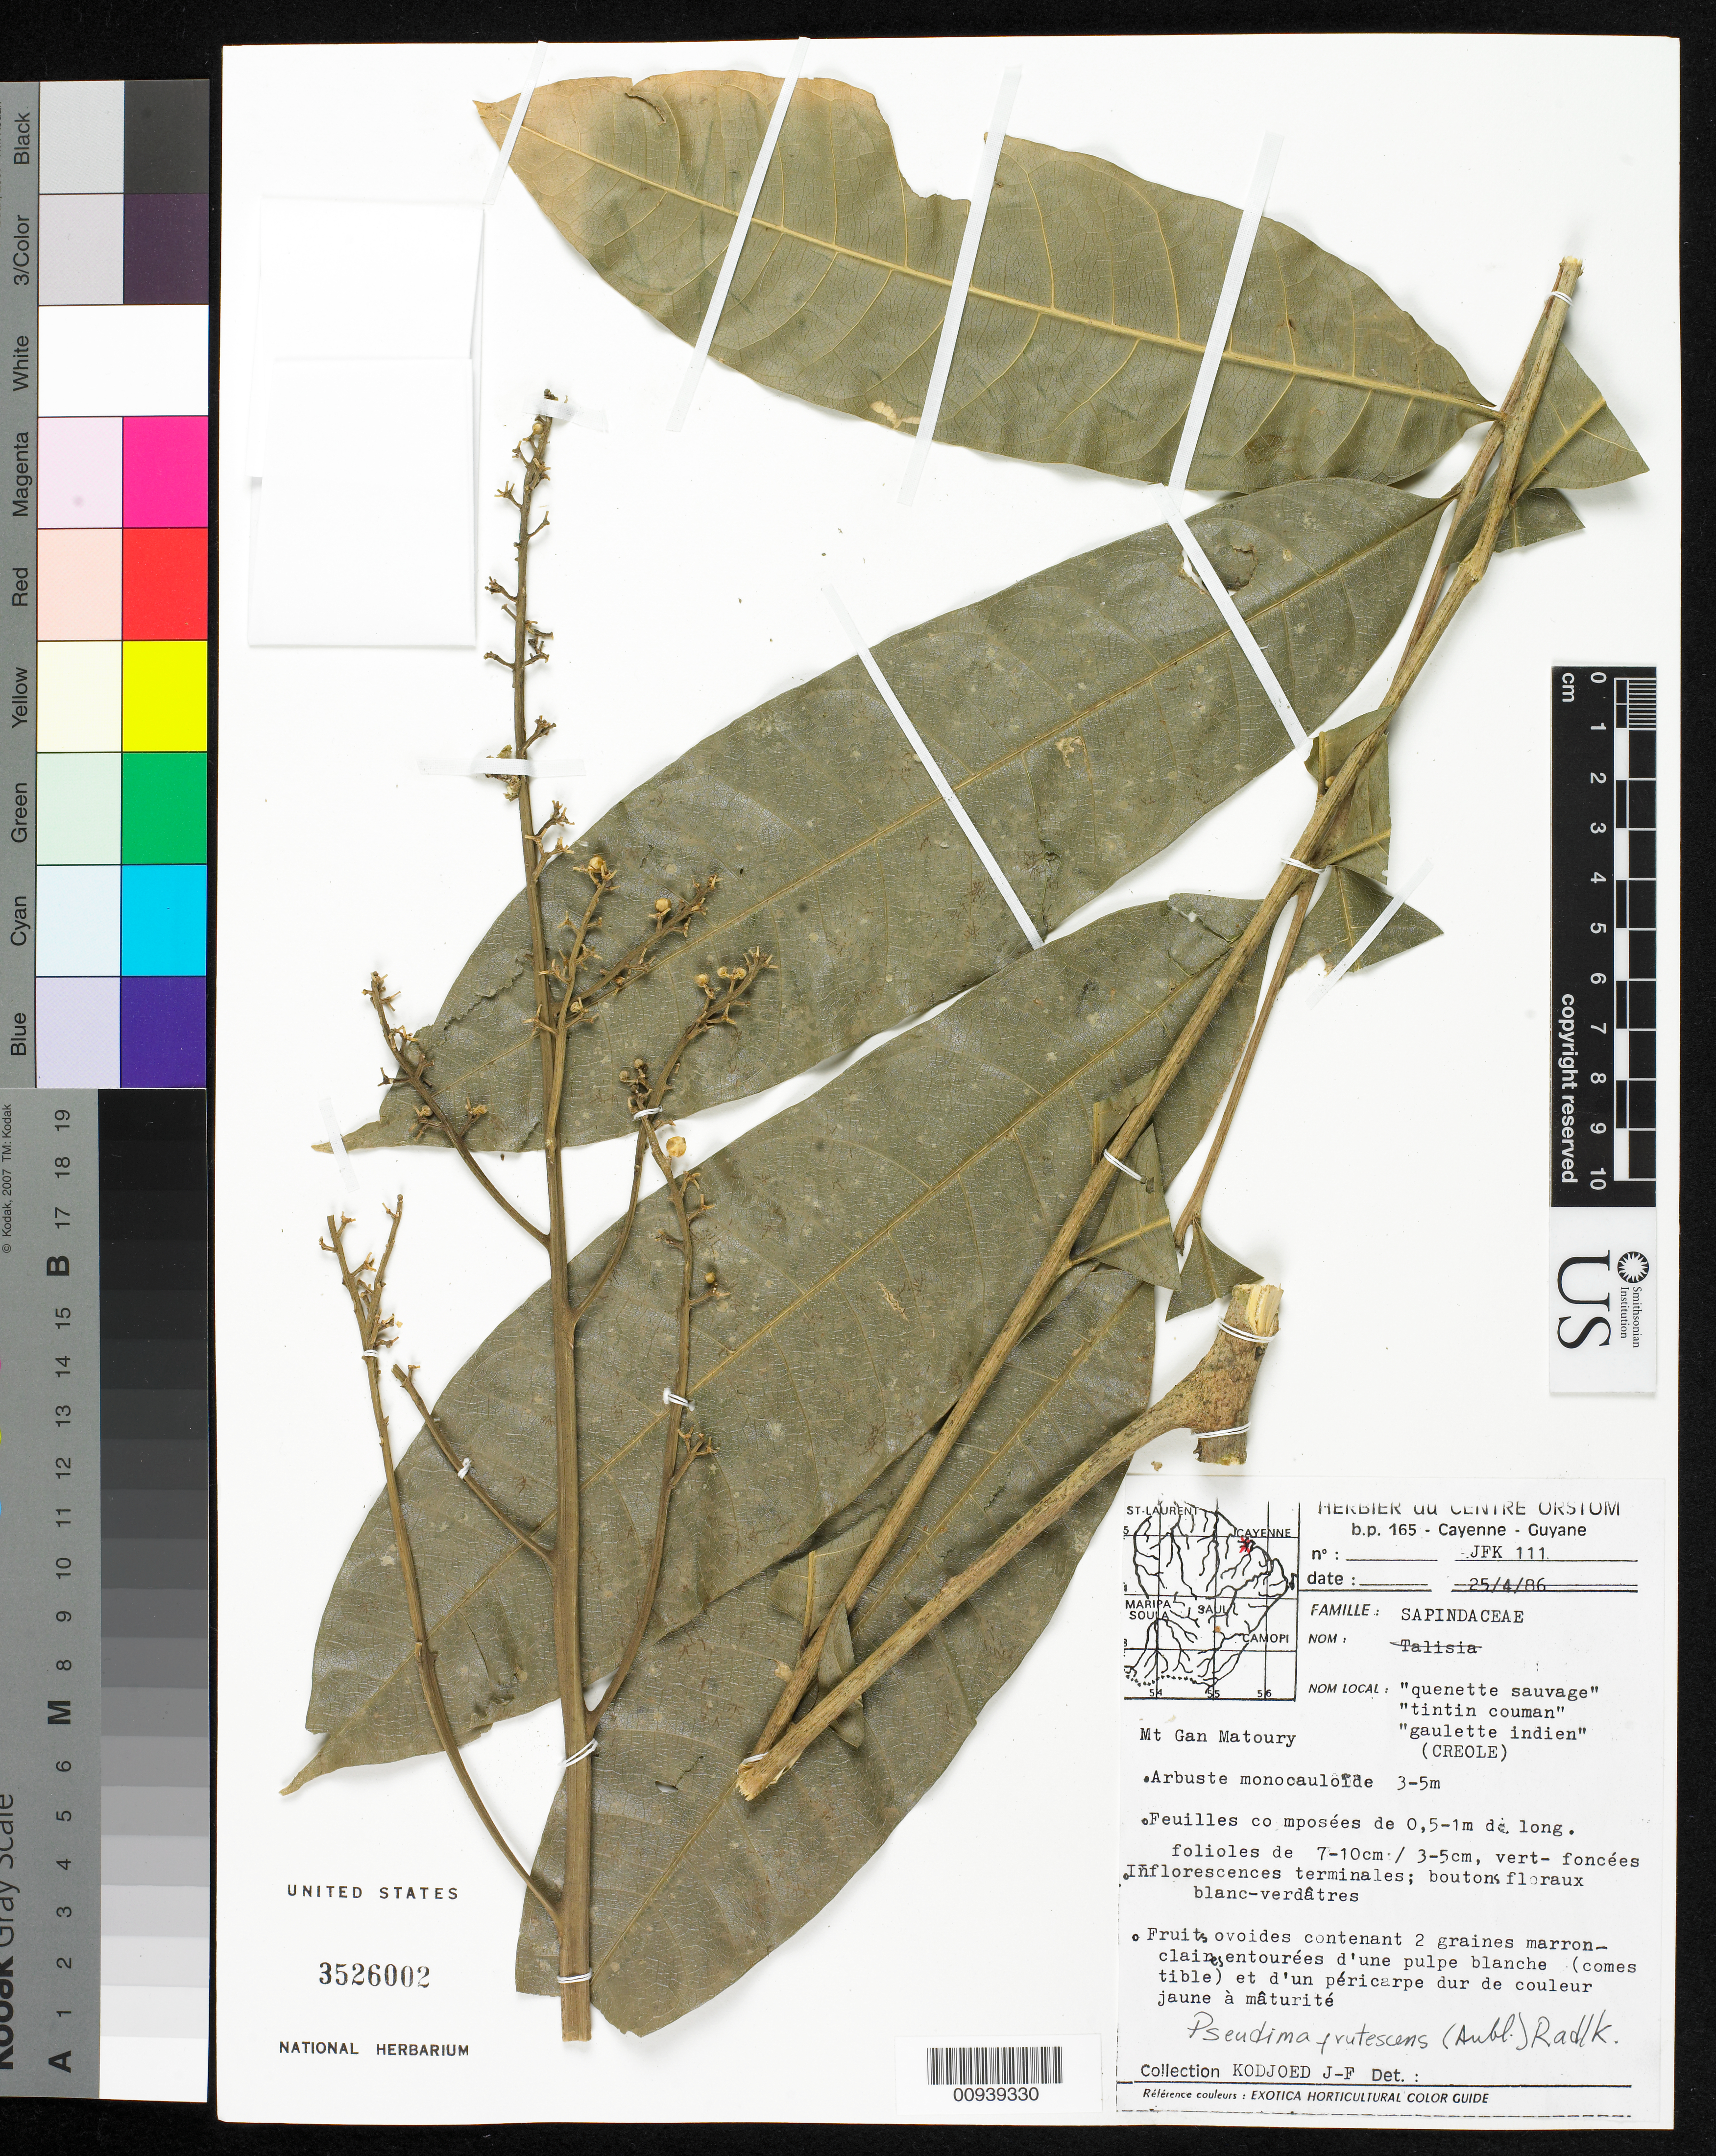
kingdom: Plantae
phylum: Tracheophyta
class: Magnoliopsida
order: Sapindales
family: Sapindaceae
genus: Pseudima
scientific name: Pseudima frutescens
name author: (Aubl.) Radlk.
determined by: Acevedo-Rodríguez, P., (BOT), Smithsonian Institution - National Museum of Natural History (UNITED STATES)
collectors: J. Kodjoed-Bonneton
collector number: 111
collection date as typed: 25-Apr-86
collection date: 1986-04-25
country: French Guiana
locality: Mt. Gan Matoury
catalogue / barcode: US 3526002